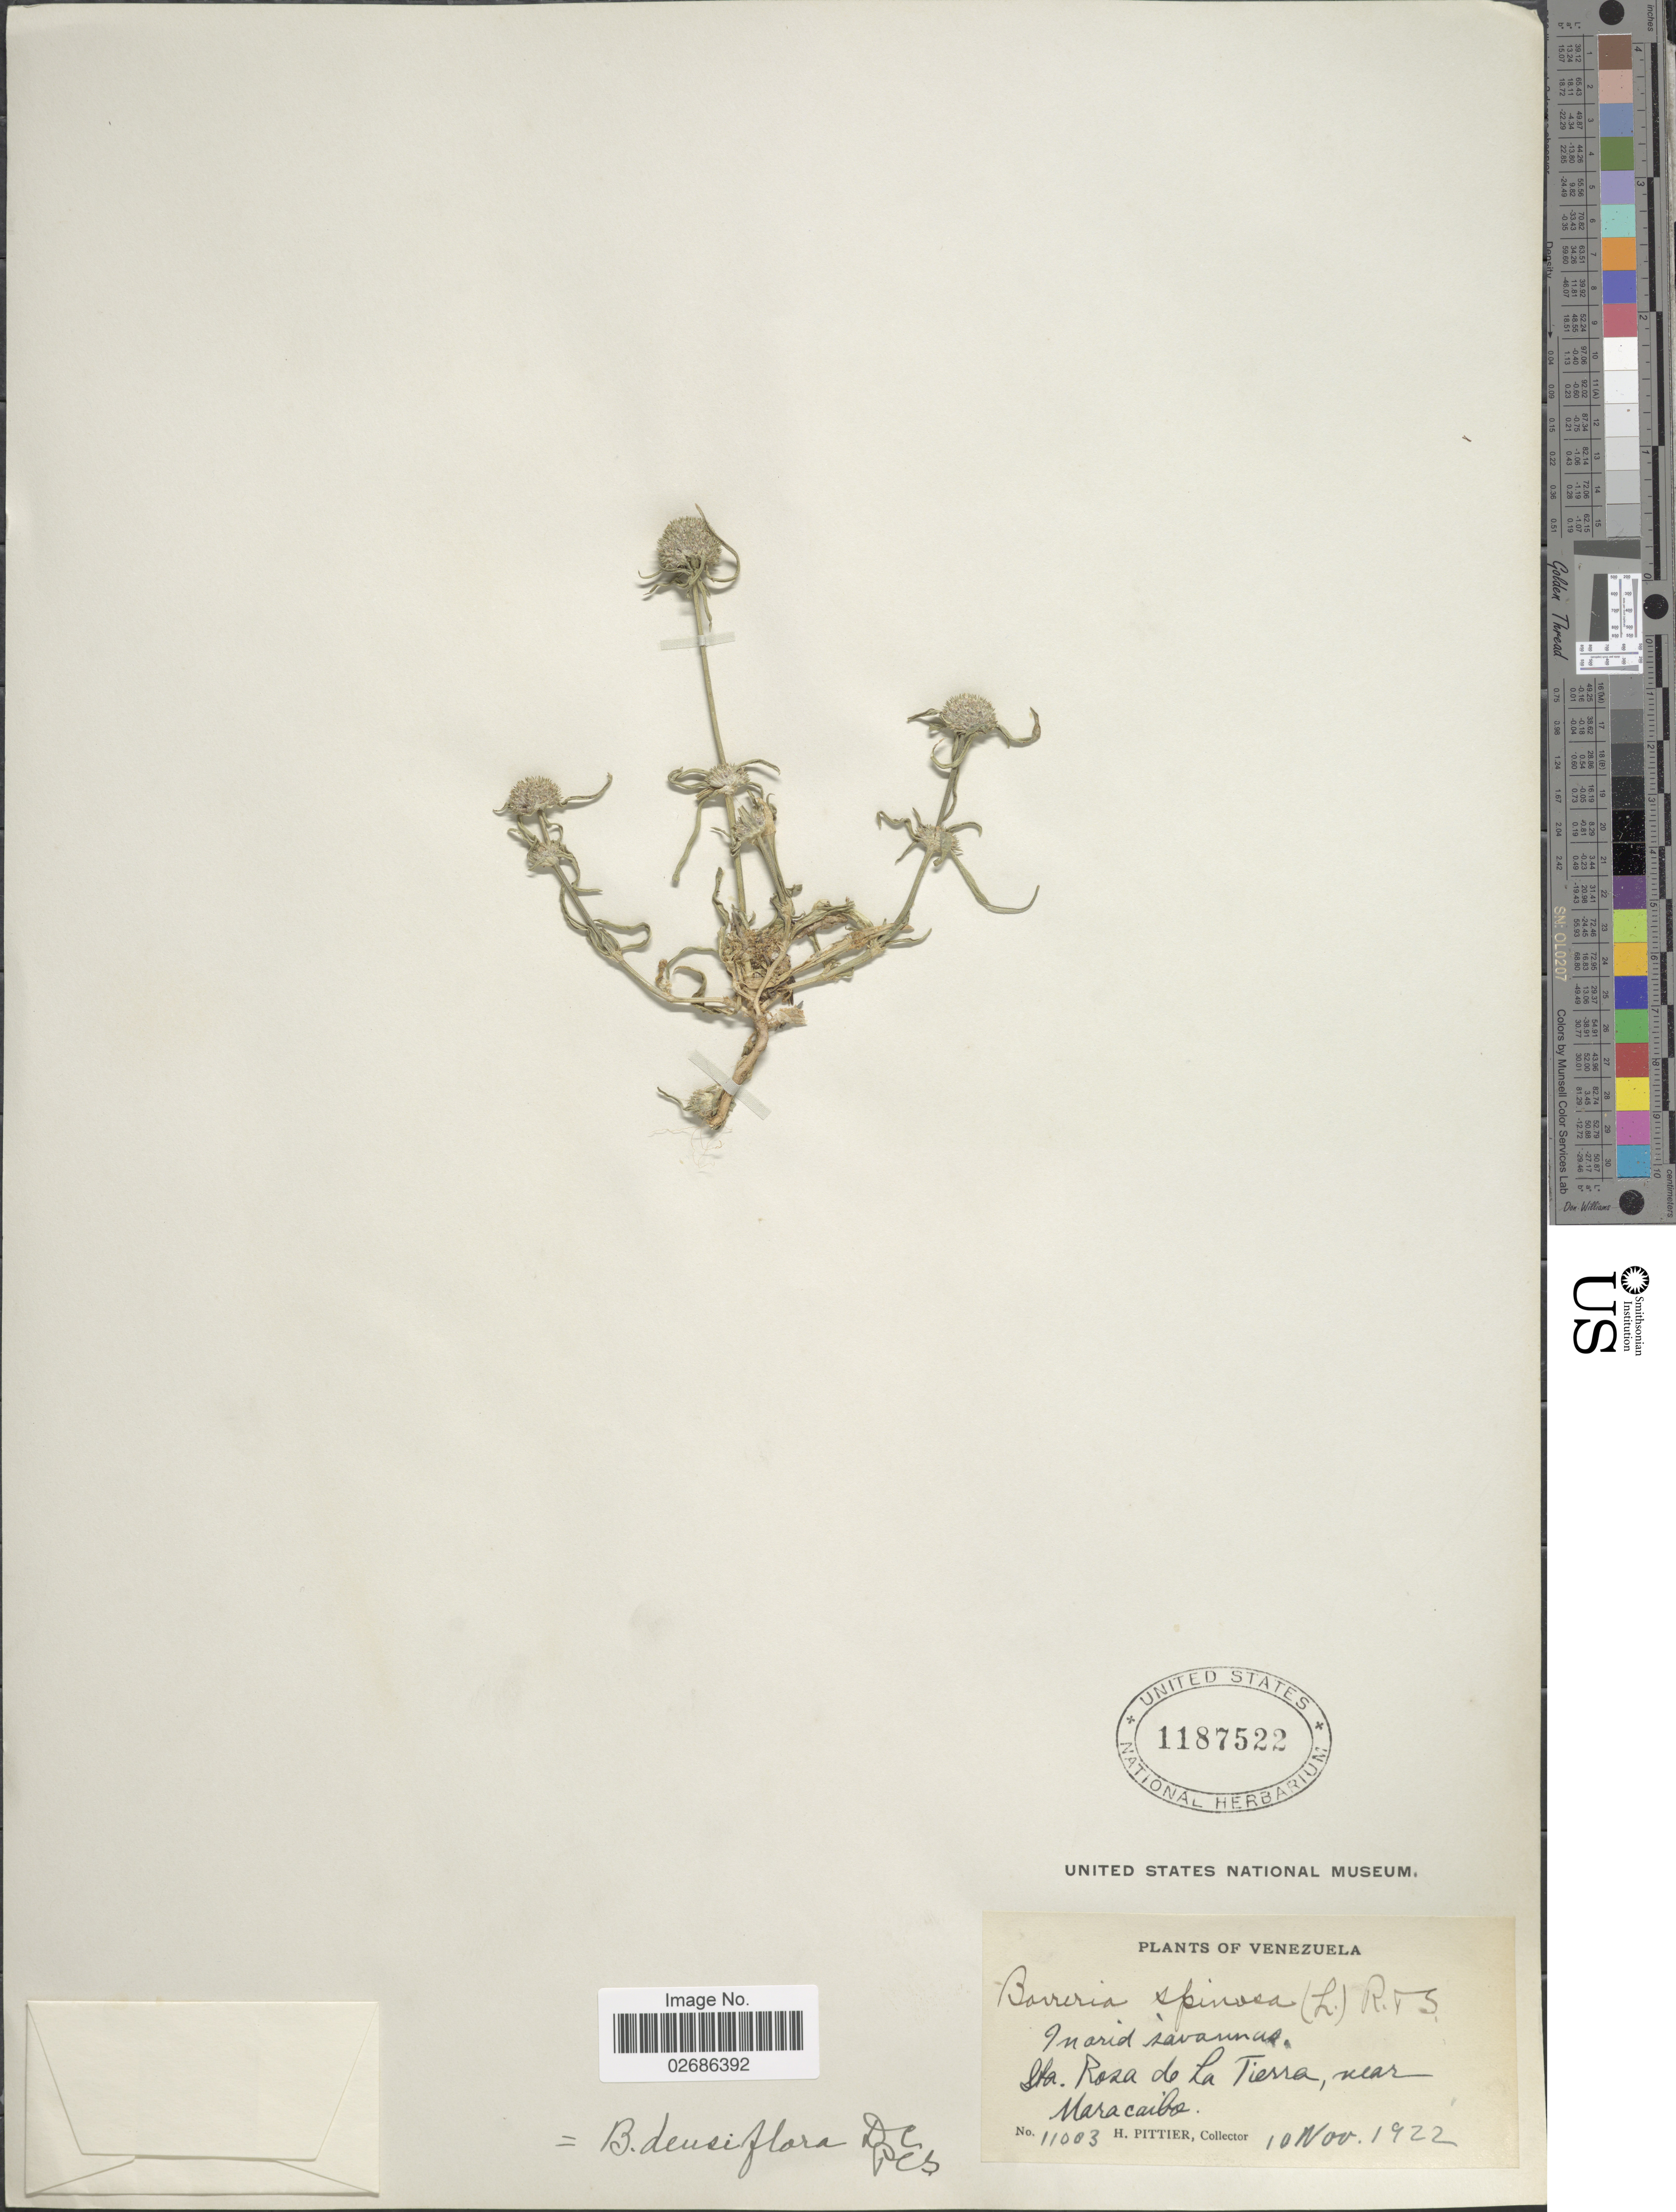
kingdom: Plantae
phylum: Tracheophyta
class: Magnoliopsida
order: Gentianales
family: Rubiaceae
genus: Borreria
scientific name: Borreria densiflora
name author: DC.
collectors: H. F. Pittier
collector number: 11003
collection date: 1922-11-10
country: Venezuela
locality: Sta. Rosa, de la Tierra, near Maracaibo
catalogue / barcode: US 1187522